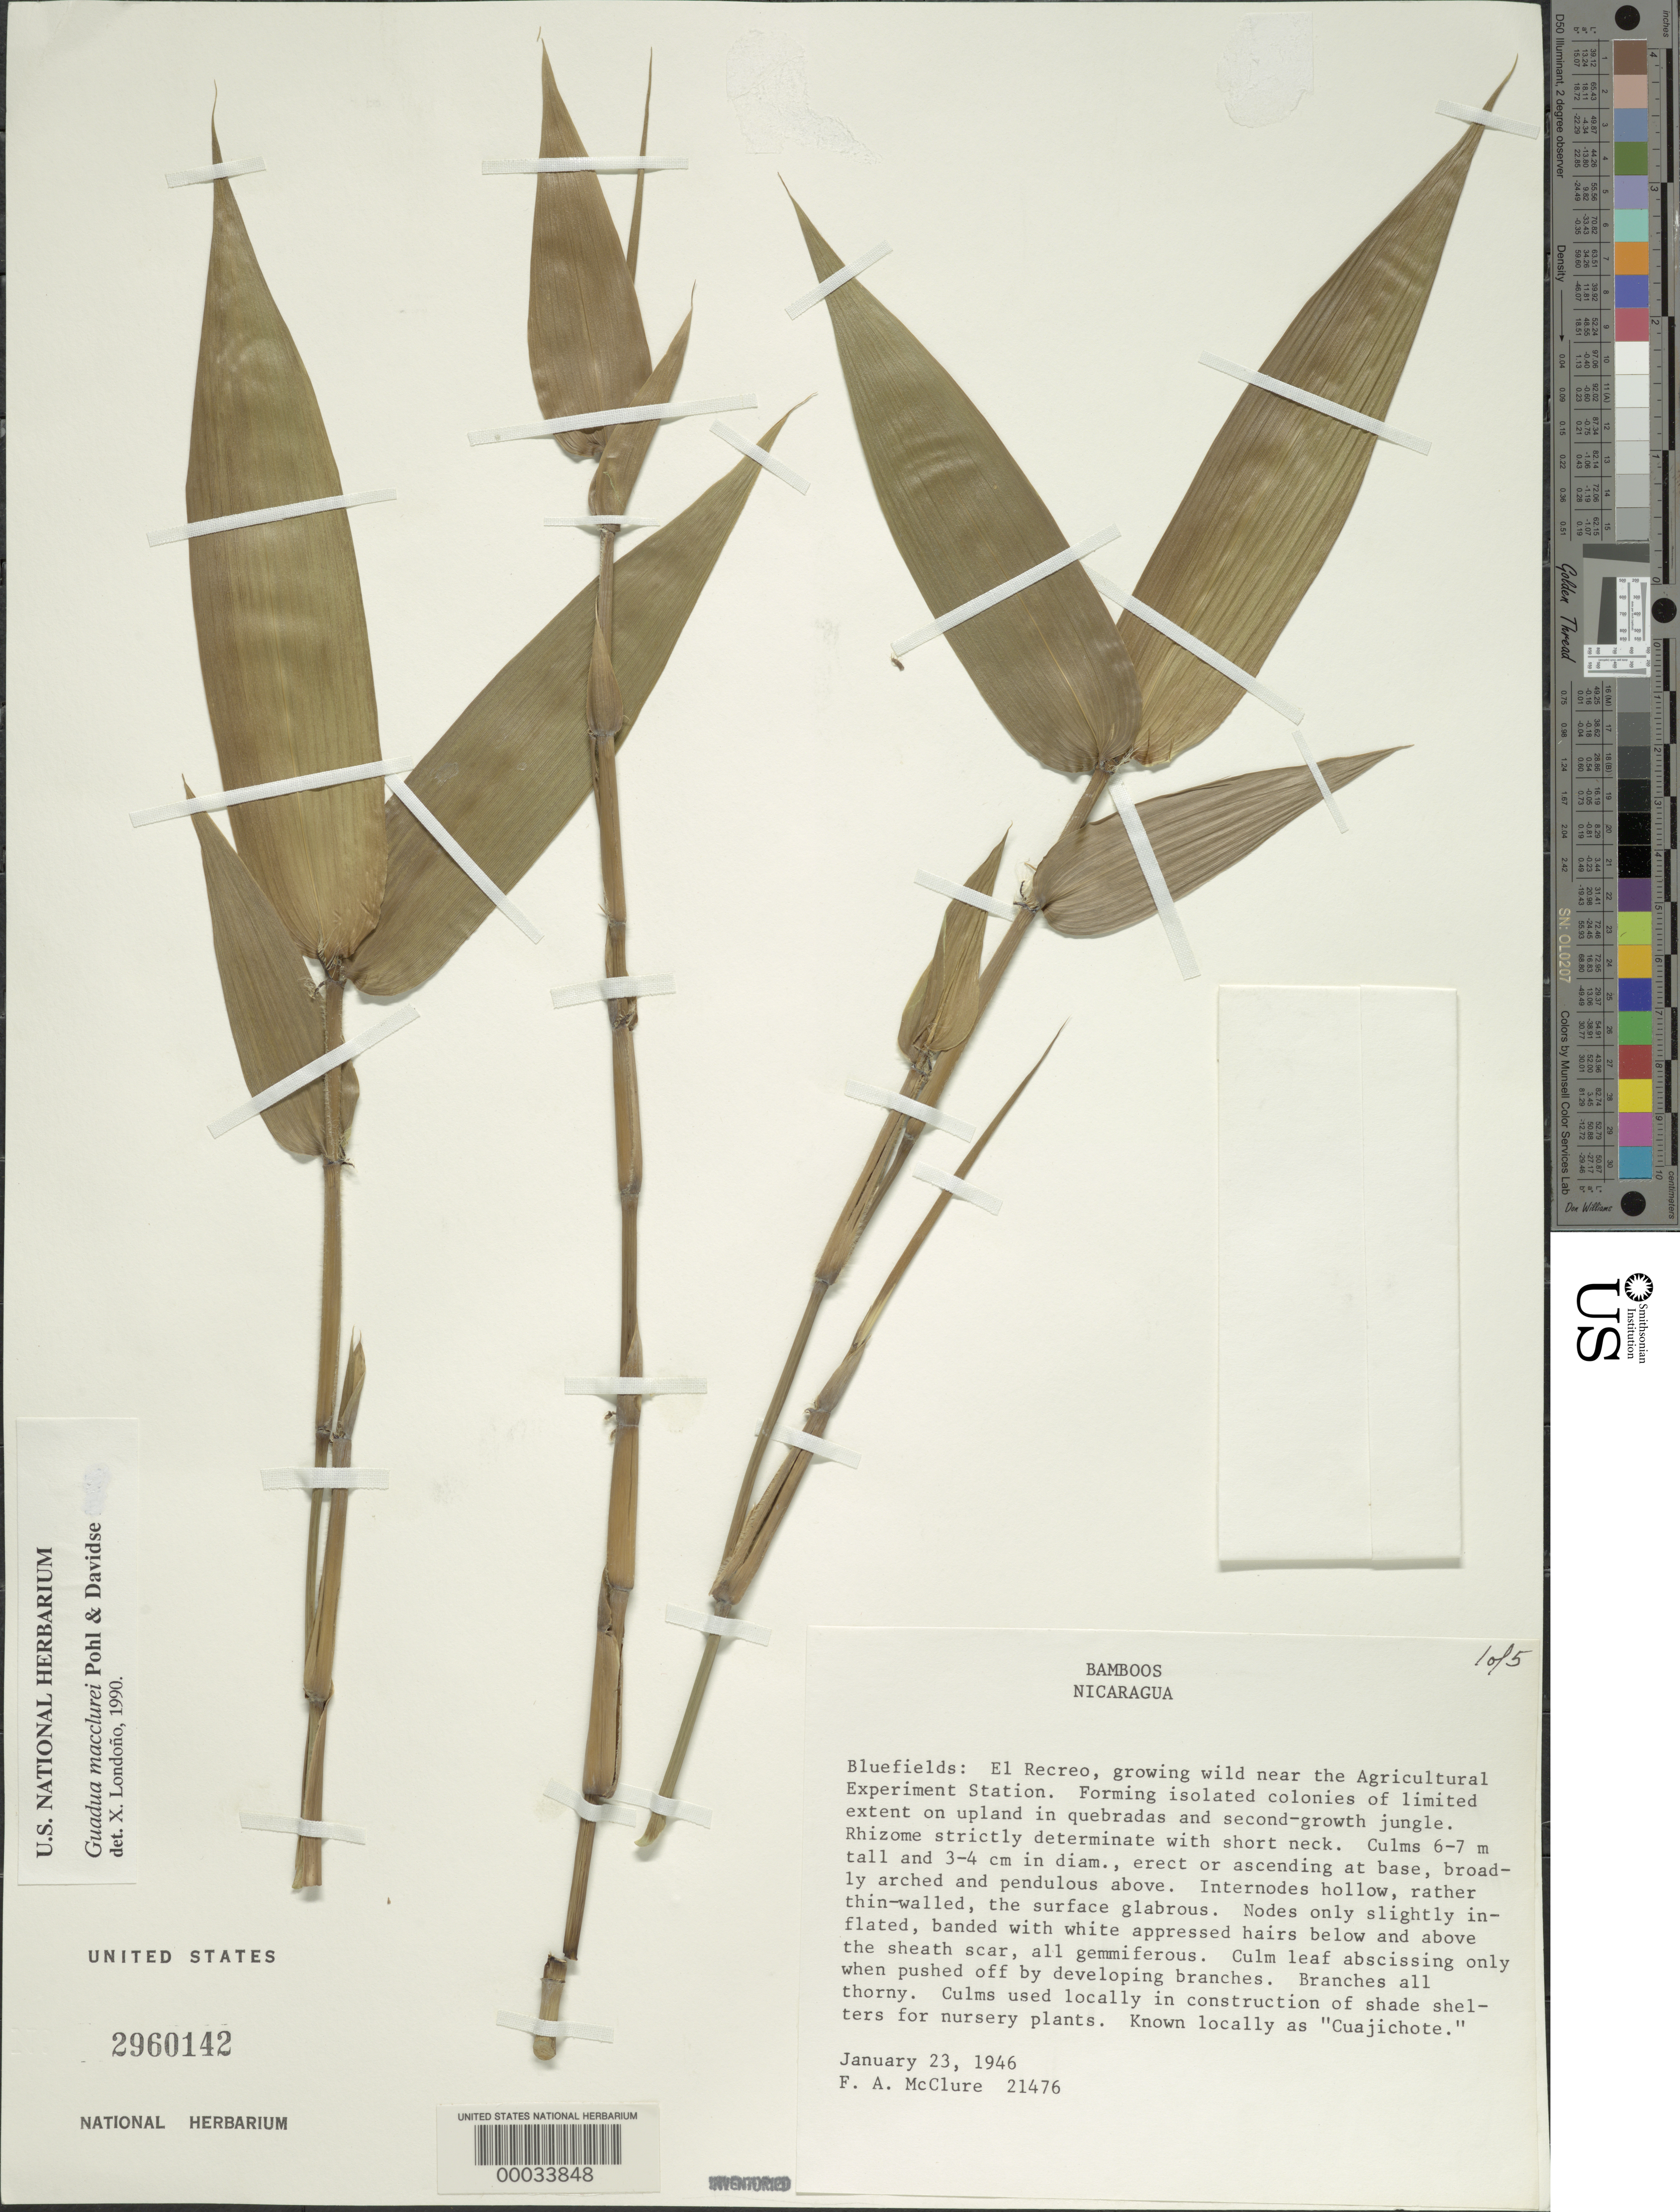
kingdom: Plantae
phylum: Tracheophyta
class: Liliopsida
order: Poales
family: Poaceae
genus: Guadua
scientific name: Guadua macclurei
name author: R.W. Pohl & Davidse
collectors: F. A. McClure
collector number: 21476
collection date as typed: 23 Jan 1946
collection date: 1946-01-23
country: Nicaragua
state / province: Atlántico Sur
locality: Bluefields: el recreo, agr. expt. st.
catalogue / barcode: US 2960142